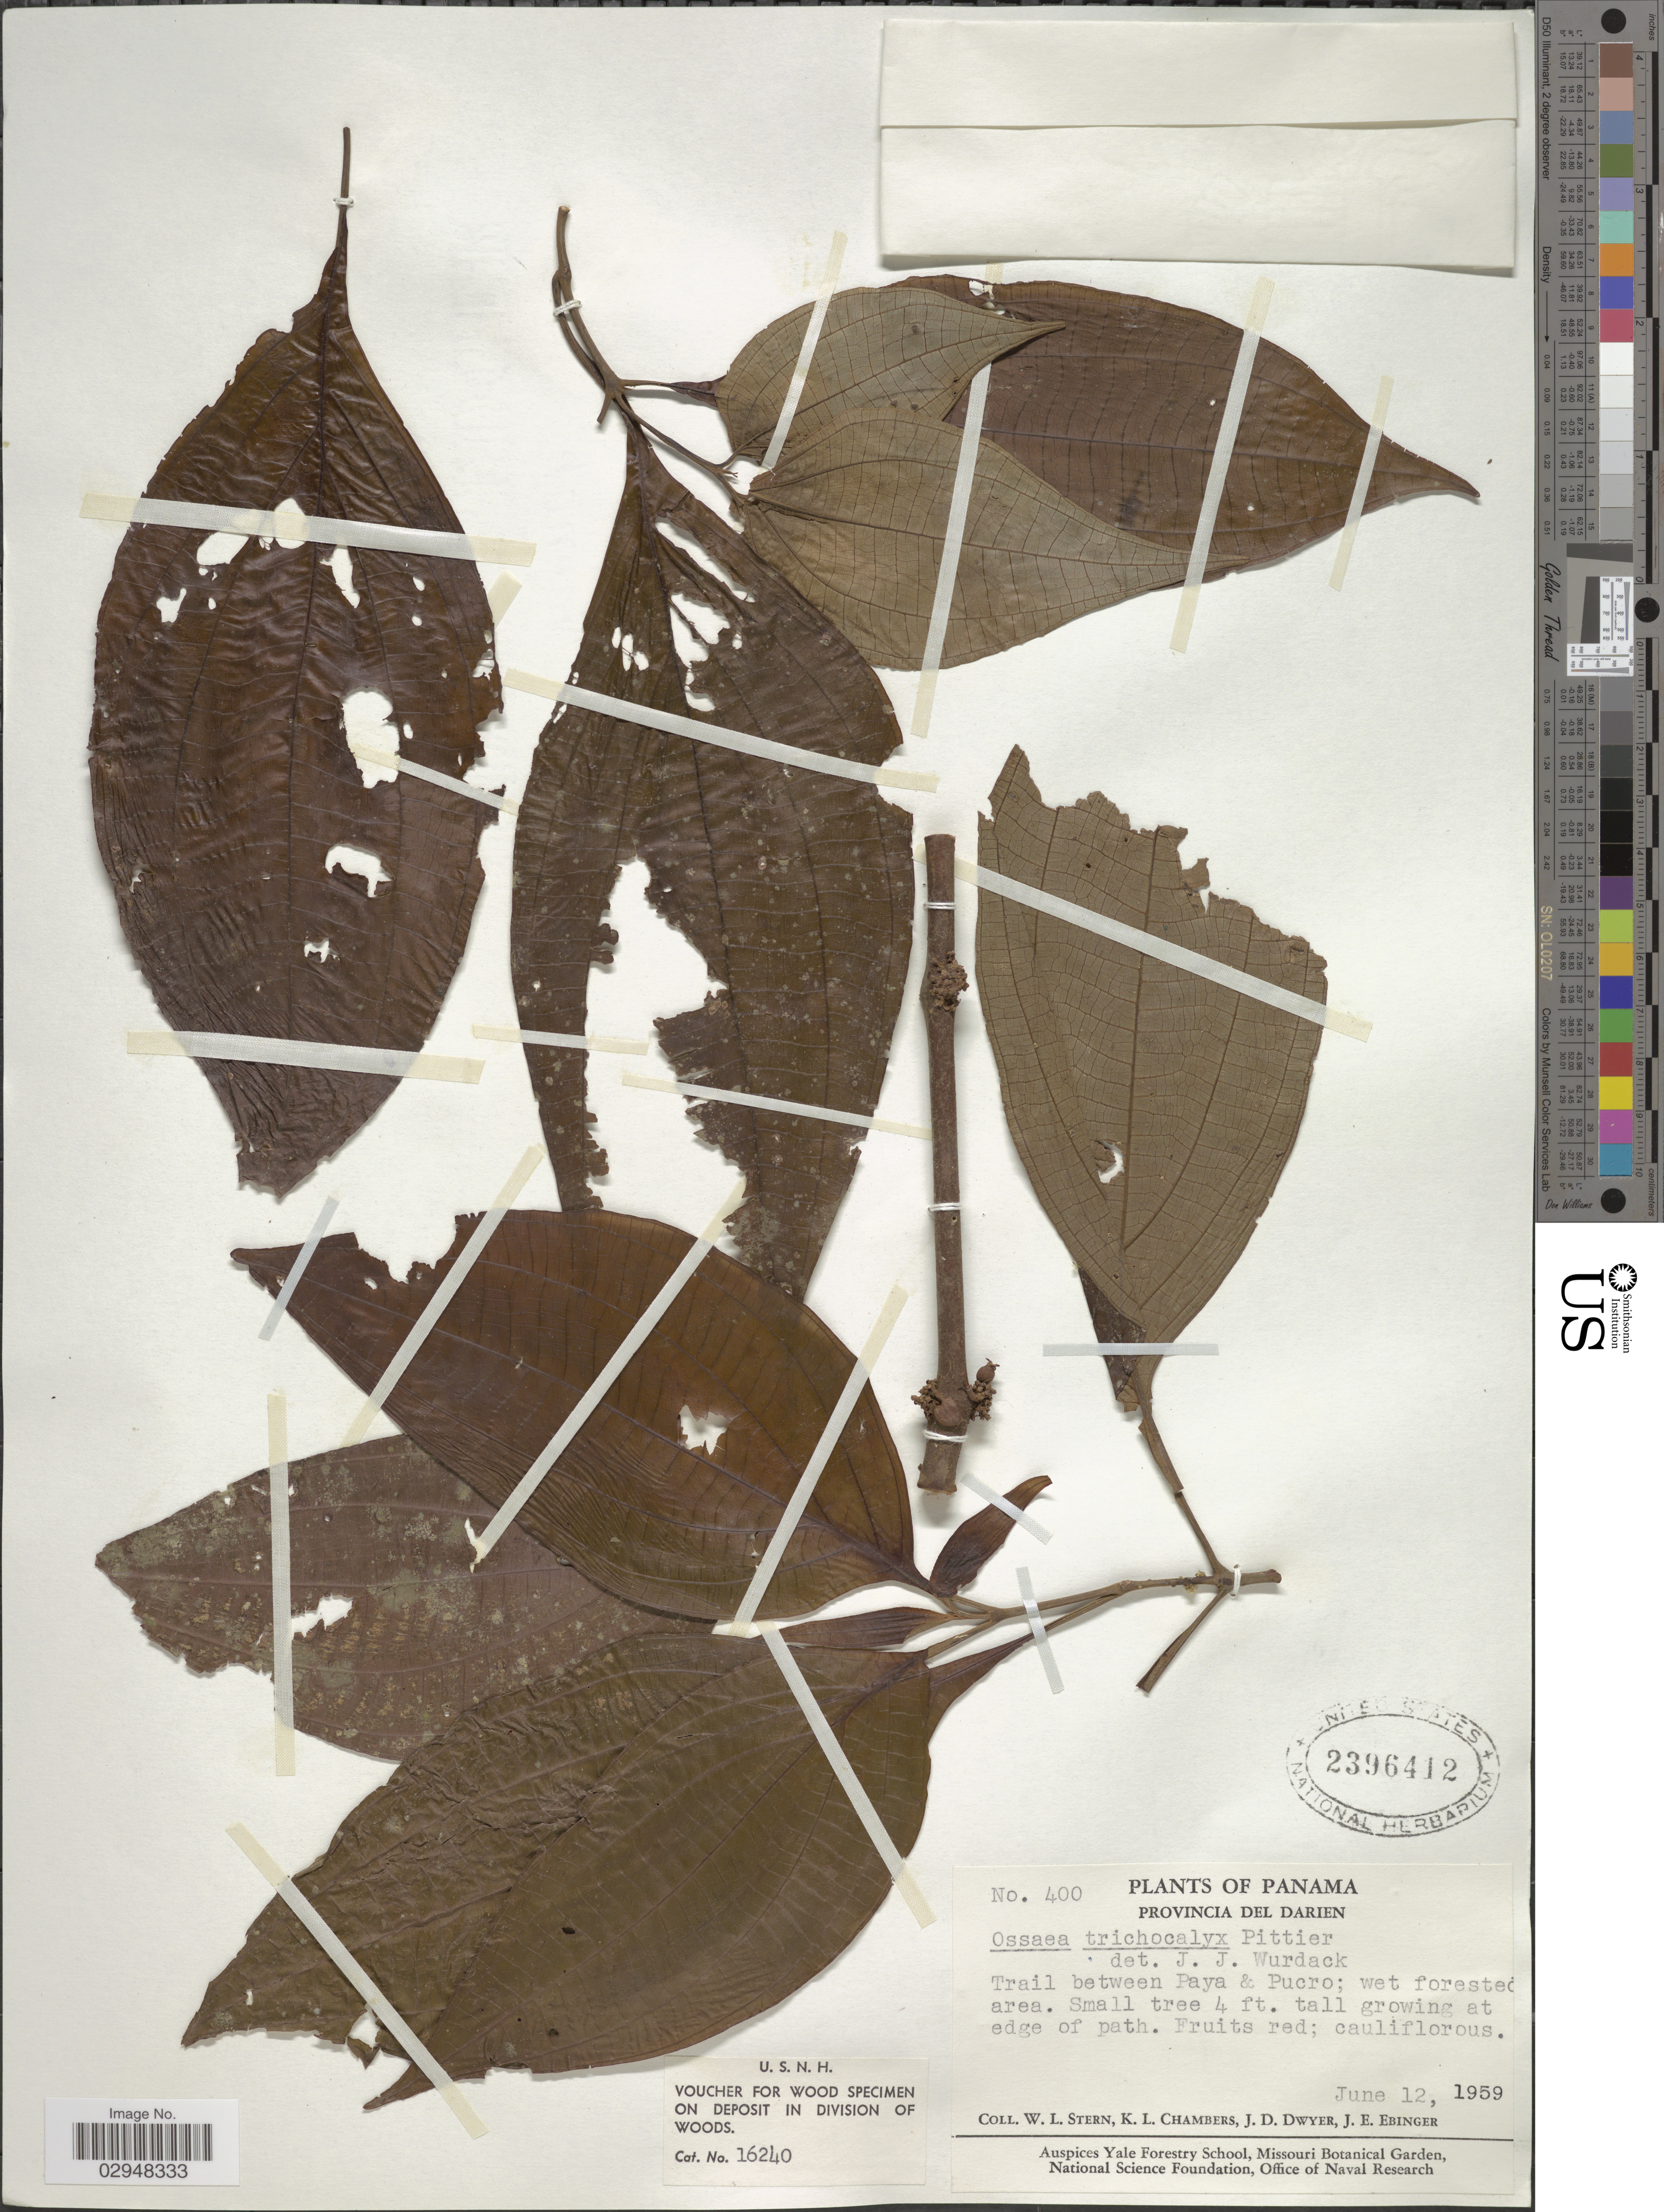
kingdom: Plantae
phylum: Tracheophyta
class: Magnoliopsida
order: Myrtales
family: Melastomataceae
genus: Clidemia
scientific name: Clidemia trichocalyx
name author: (S.F. Blake) Gleason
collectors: W. L. Stern, K. Chambers, J. D. Dwyer & J. Ebinger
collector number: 400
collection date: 1959-06-12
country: Panama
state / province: Darién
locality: Trail between Paya & Pucro.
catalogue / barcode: US 2396412